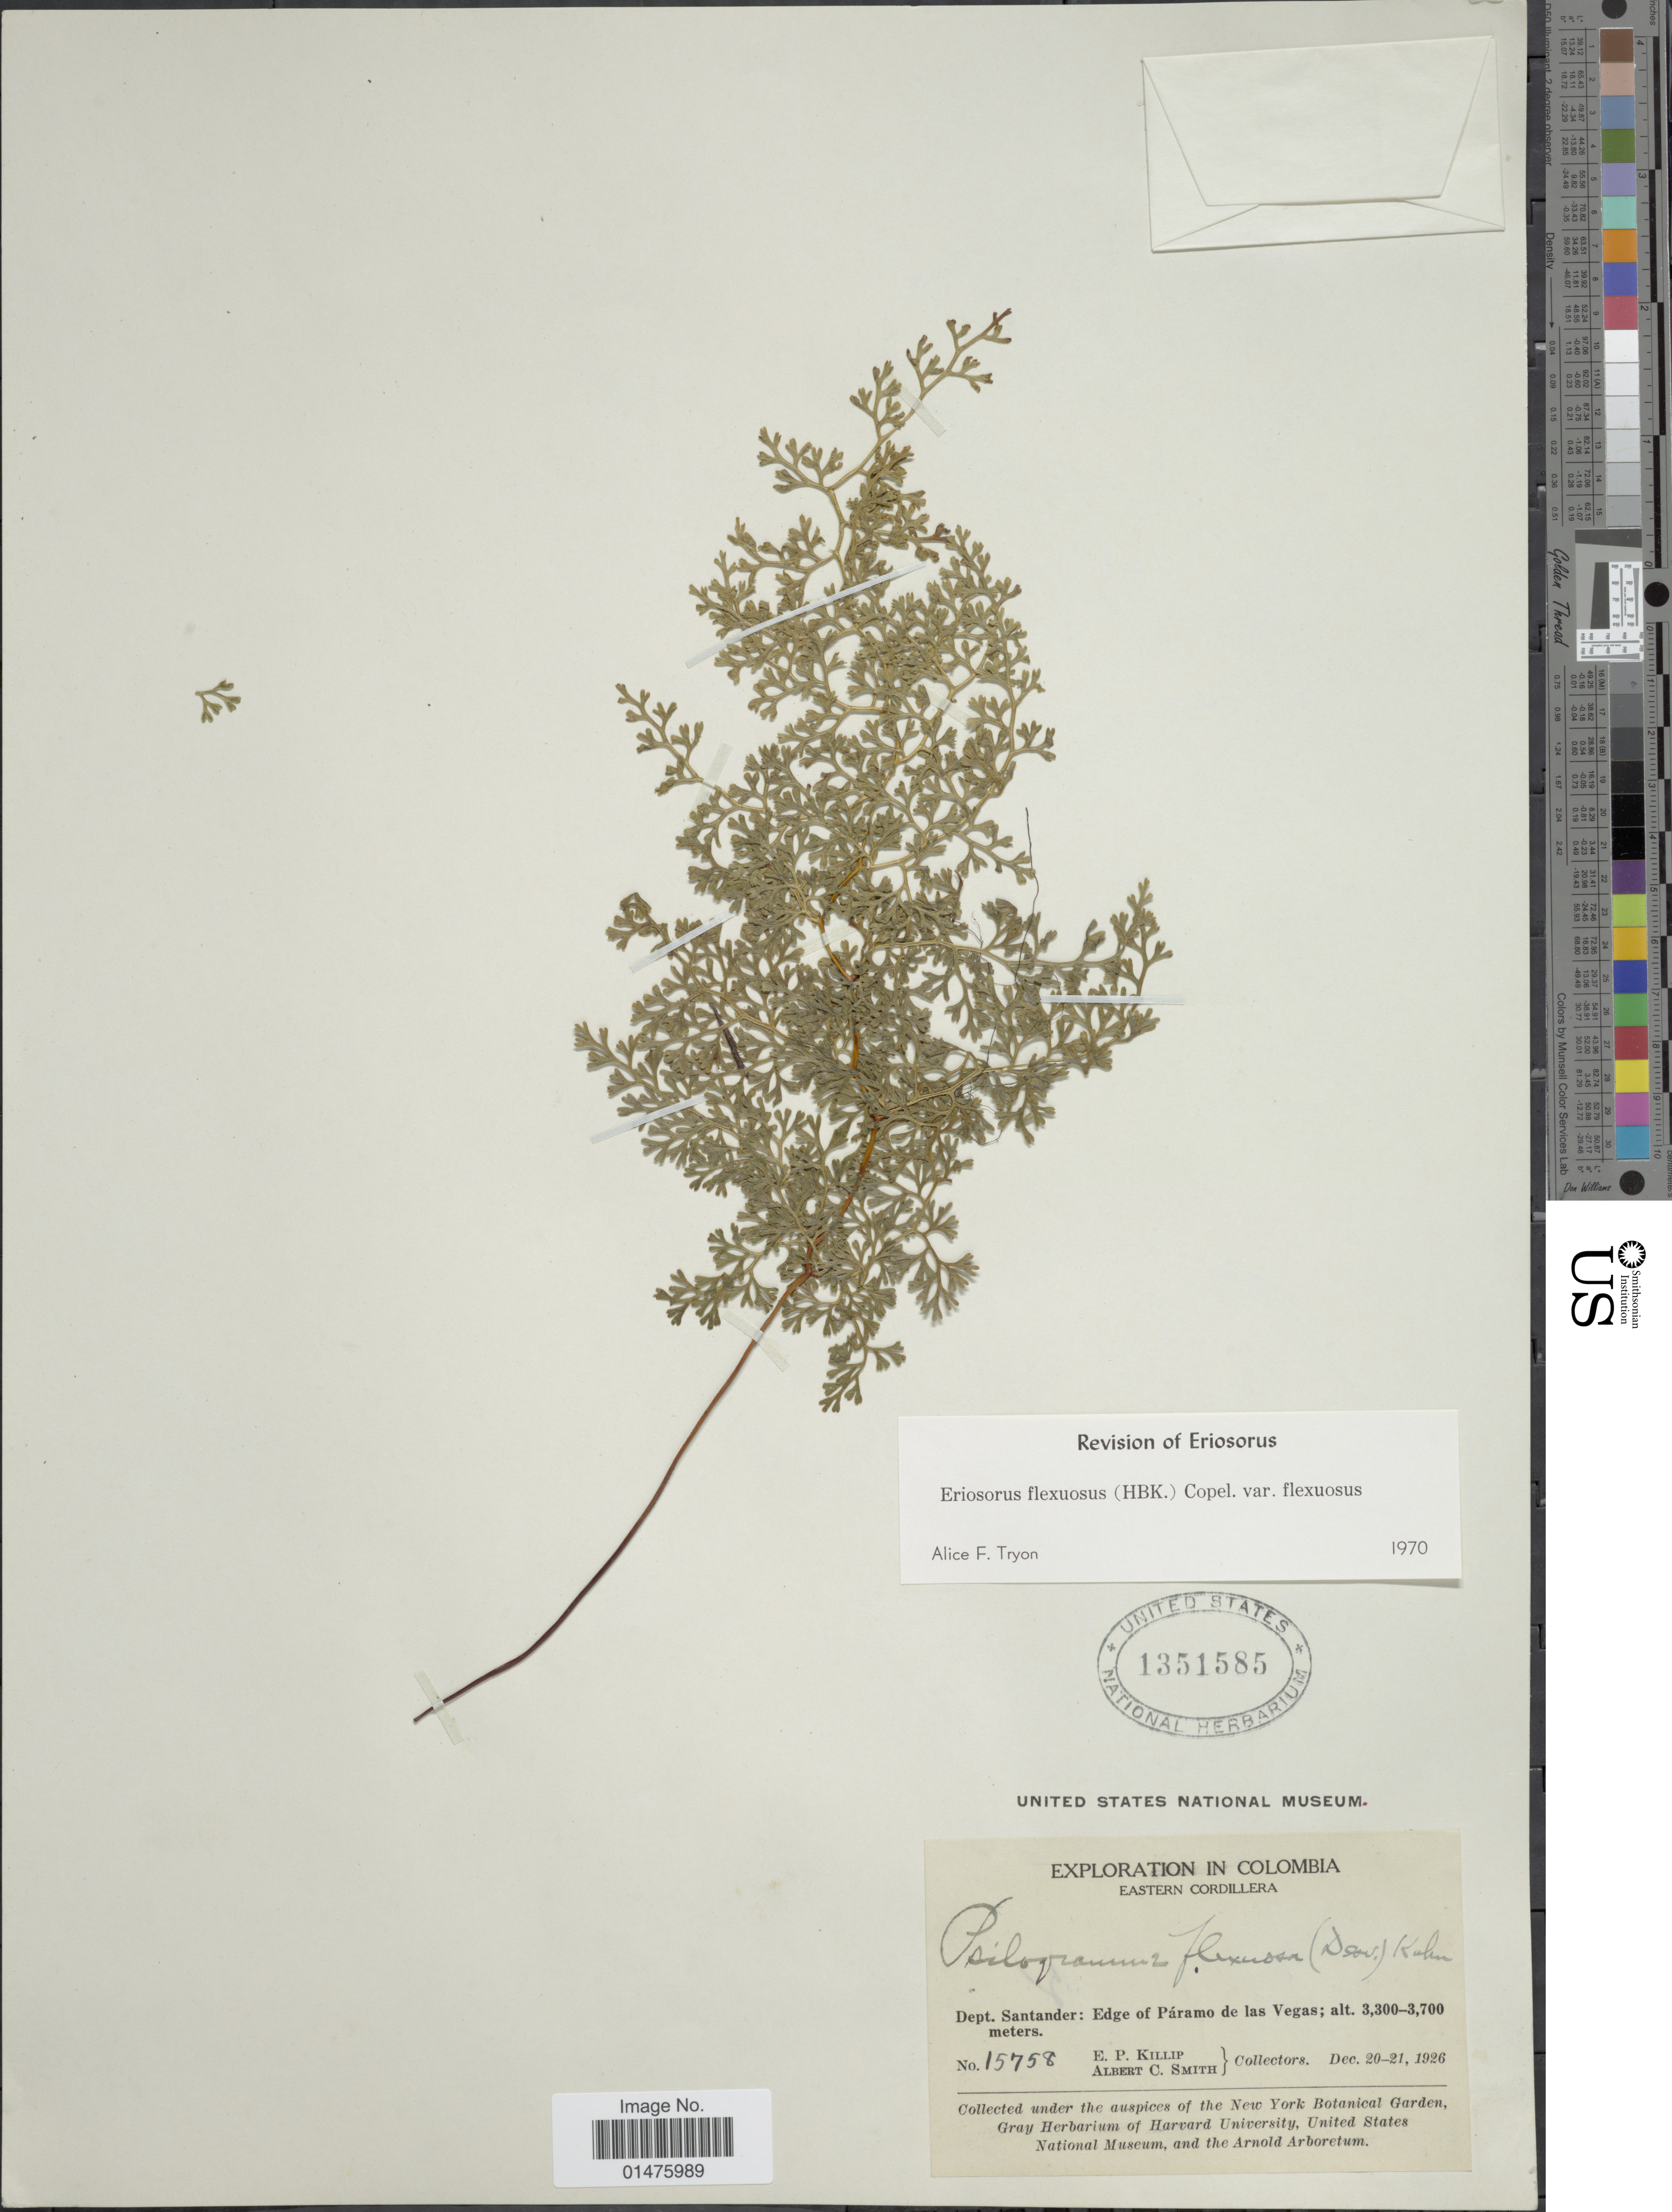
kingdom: Plantae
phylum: Tracheophyta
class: Polypodiopsida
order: Polypodiales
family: Pteridaceae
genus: Jamesonia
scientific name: Jamesonia flexuosa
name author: (Humb. & Bonpl.) Christenh.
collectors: E. P. Killip & A. C. Smith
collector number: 15758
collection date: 1926-12-20/1926-12-21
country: Colombia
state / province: Santander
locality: Eastern Cordillera, Dept. Santander: Edge of Páramo de las Vegas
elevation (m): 3300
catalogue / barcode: US 1351585